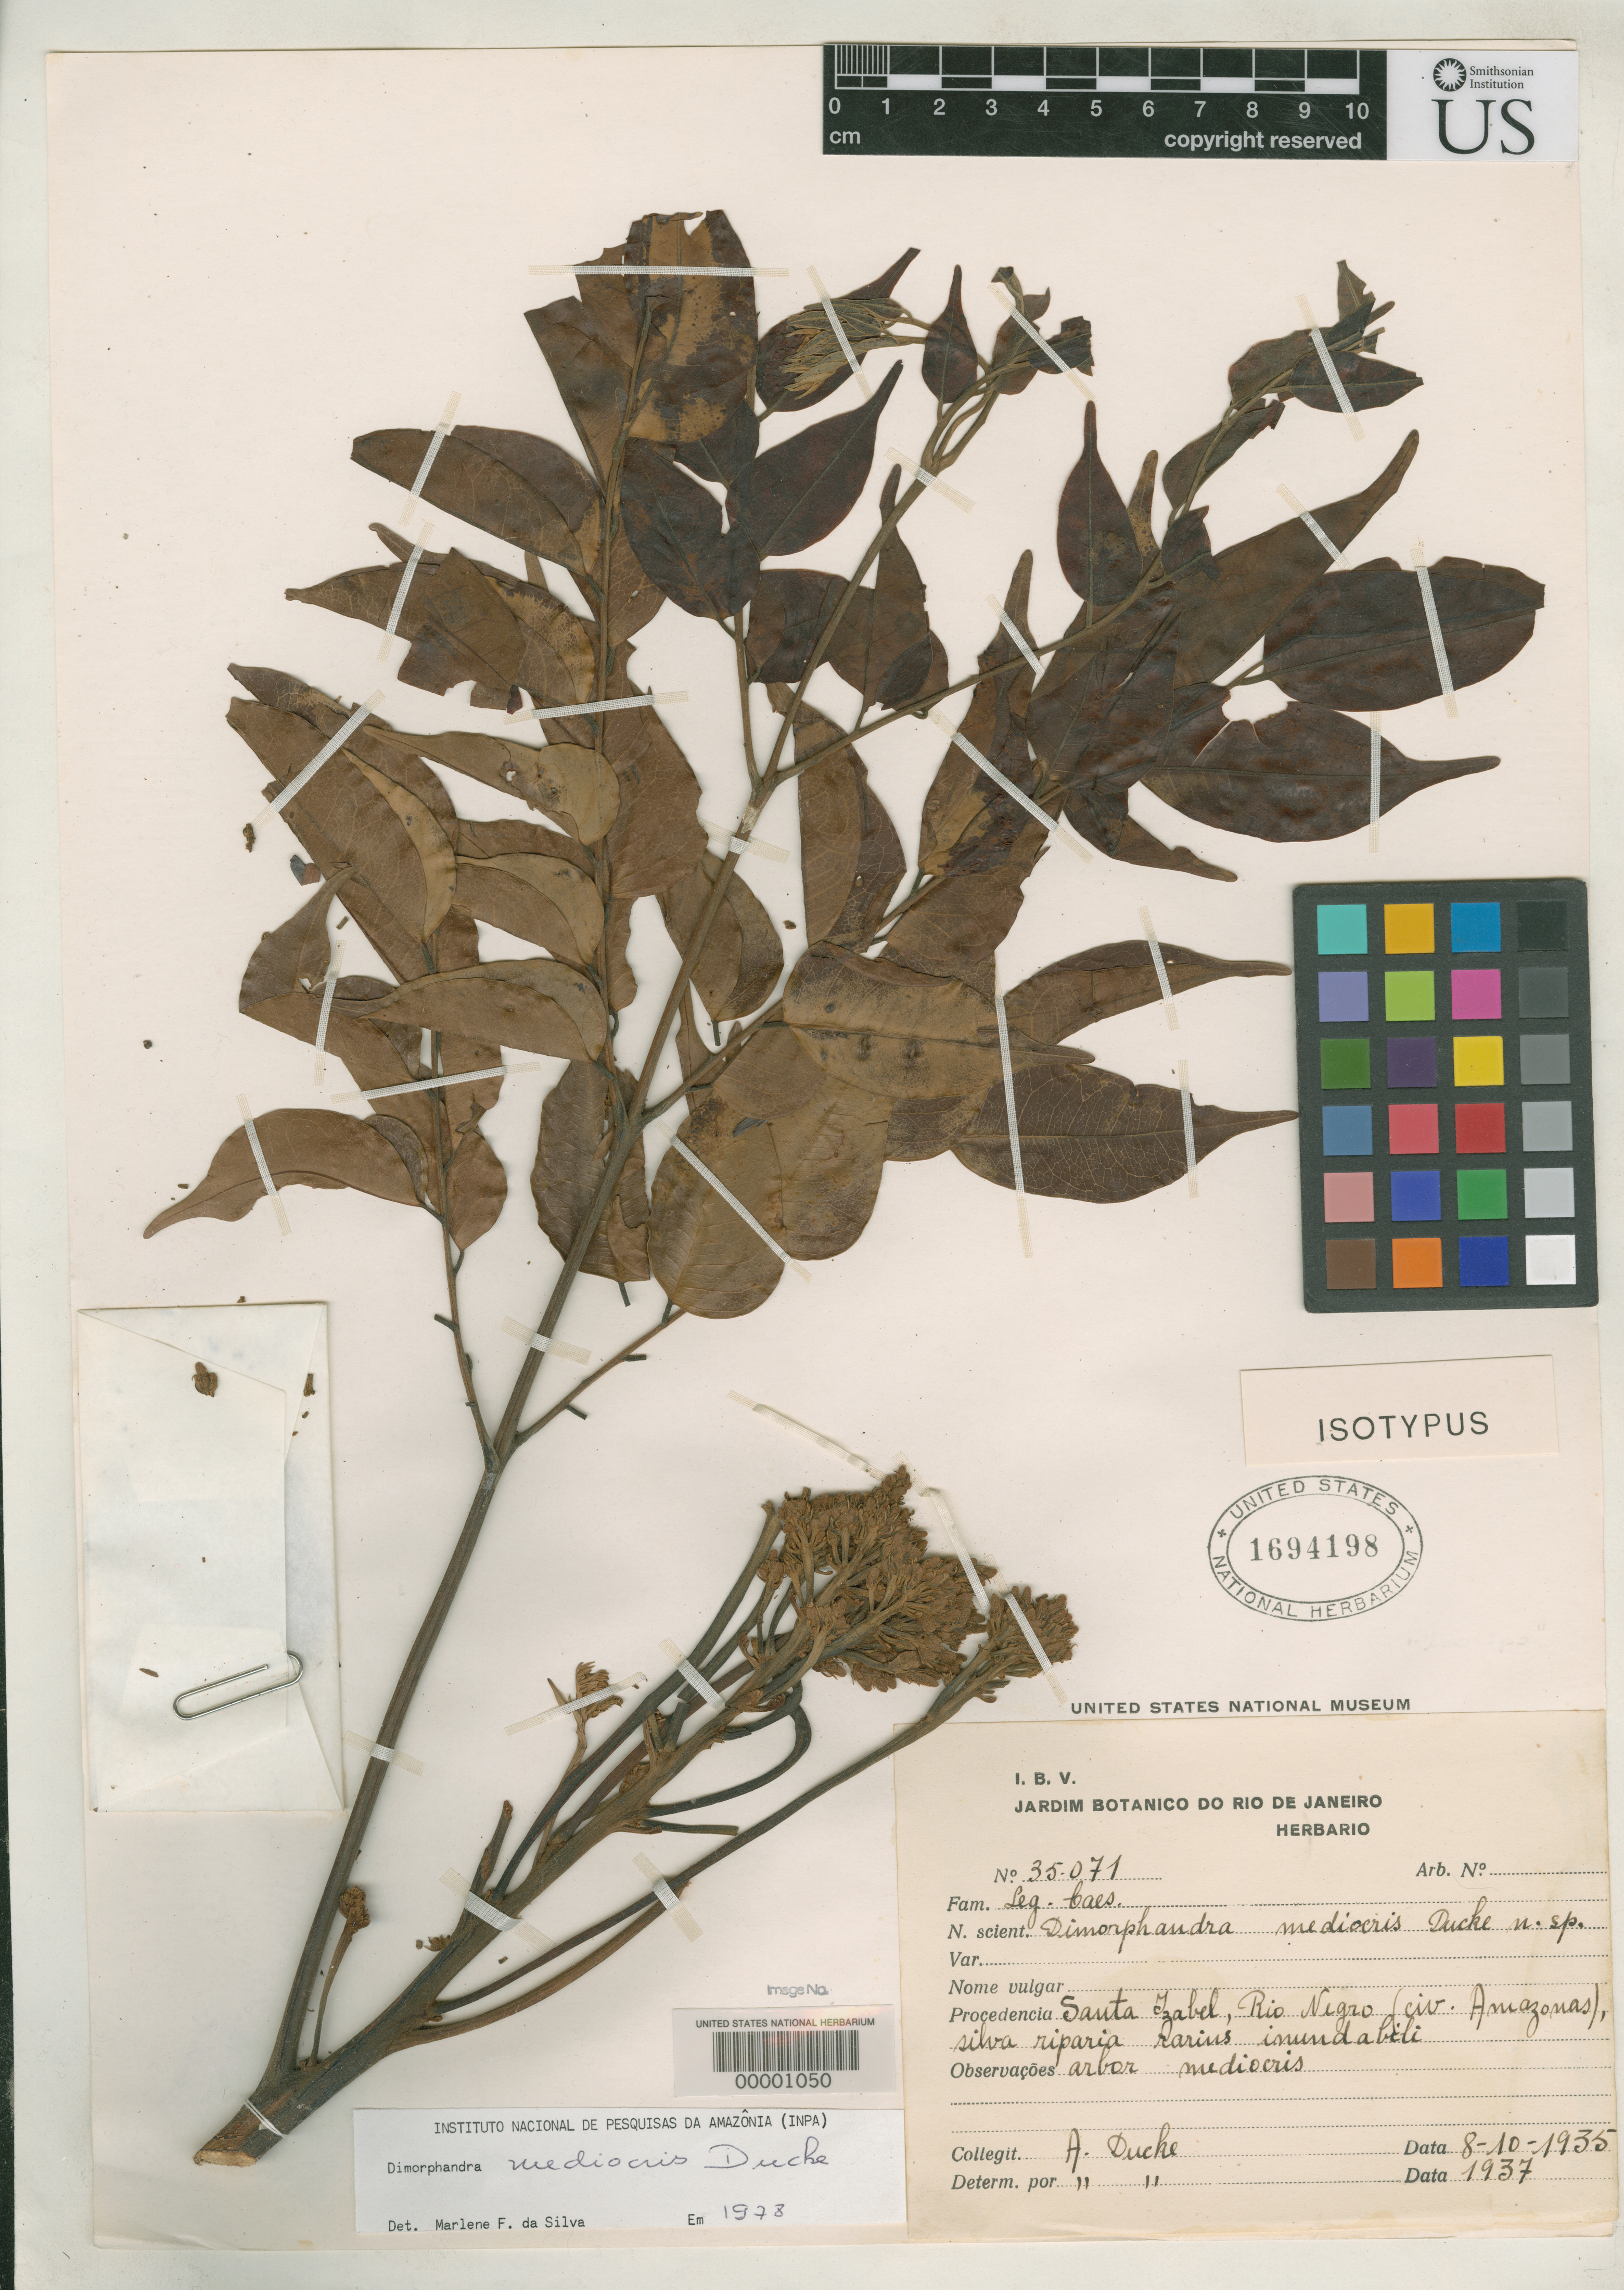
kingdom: Plantae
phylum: Tracheophyta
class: Magnoliopsida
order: Fabales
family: Fabaceae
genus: Dimorphandra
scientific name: Dimorphandra mediocris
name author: Ducke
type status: Isotype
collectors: A. Ducke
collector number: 35071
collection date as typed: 08 Oct 1935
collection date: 1935-10-08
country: Brazil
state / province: Amazonas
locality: Santa Izabel, Rio Negro.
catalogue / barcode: US 1694198